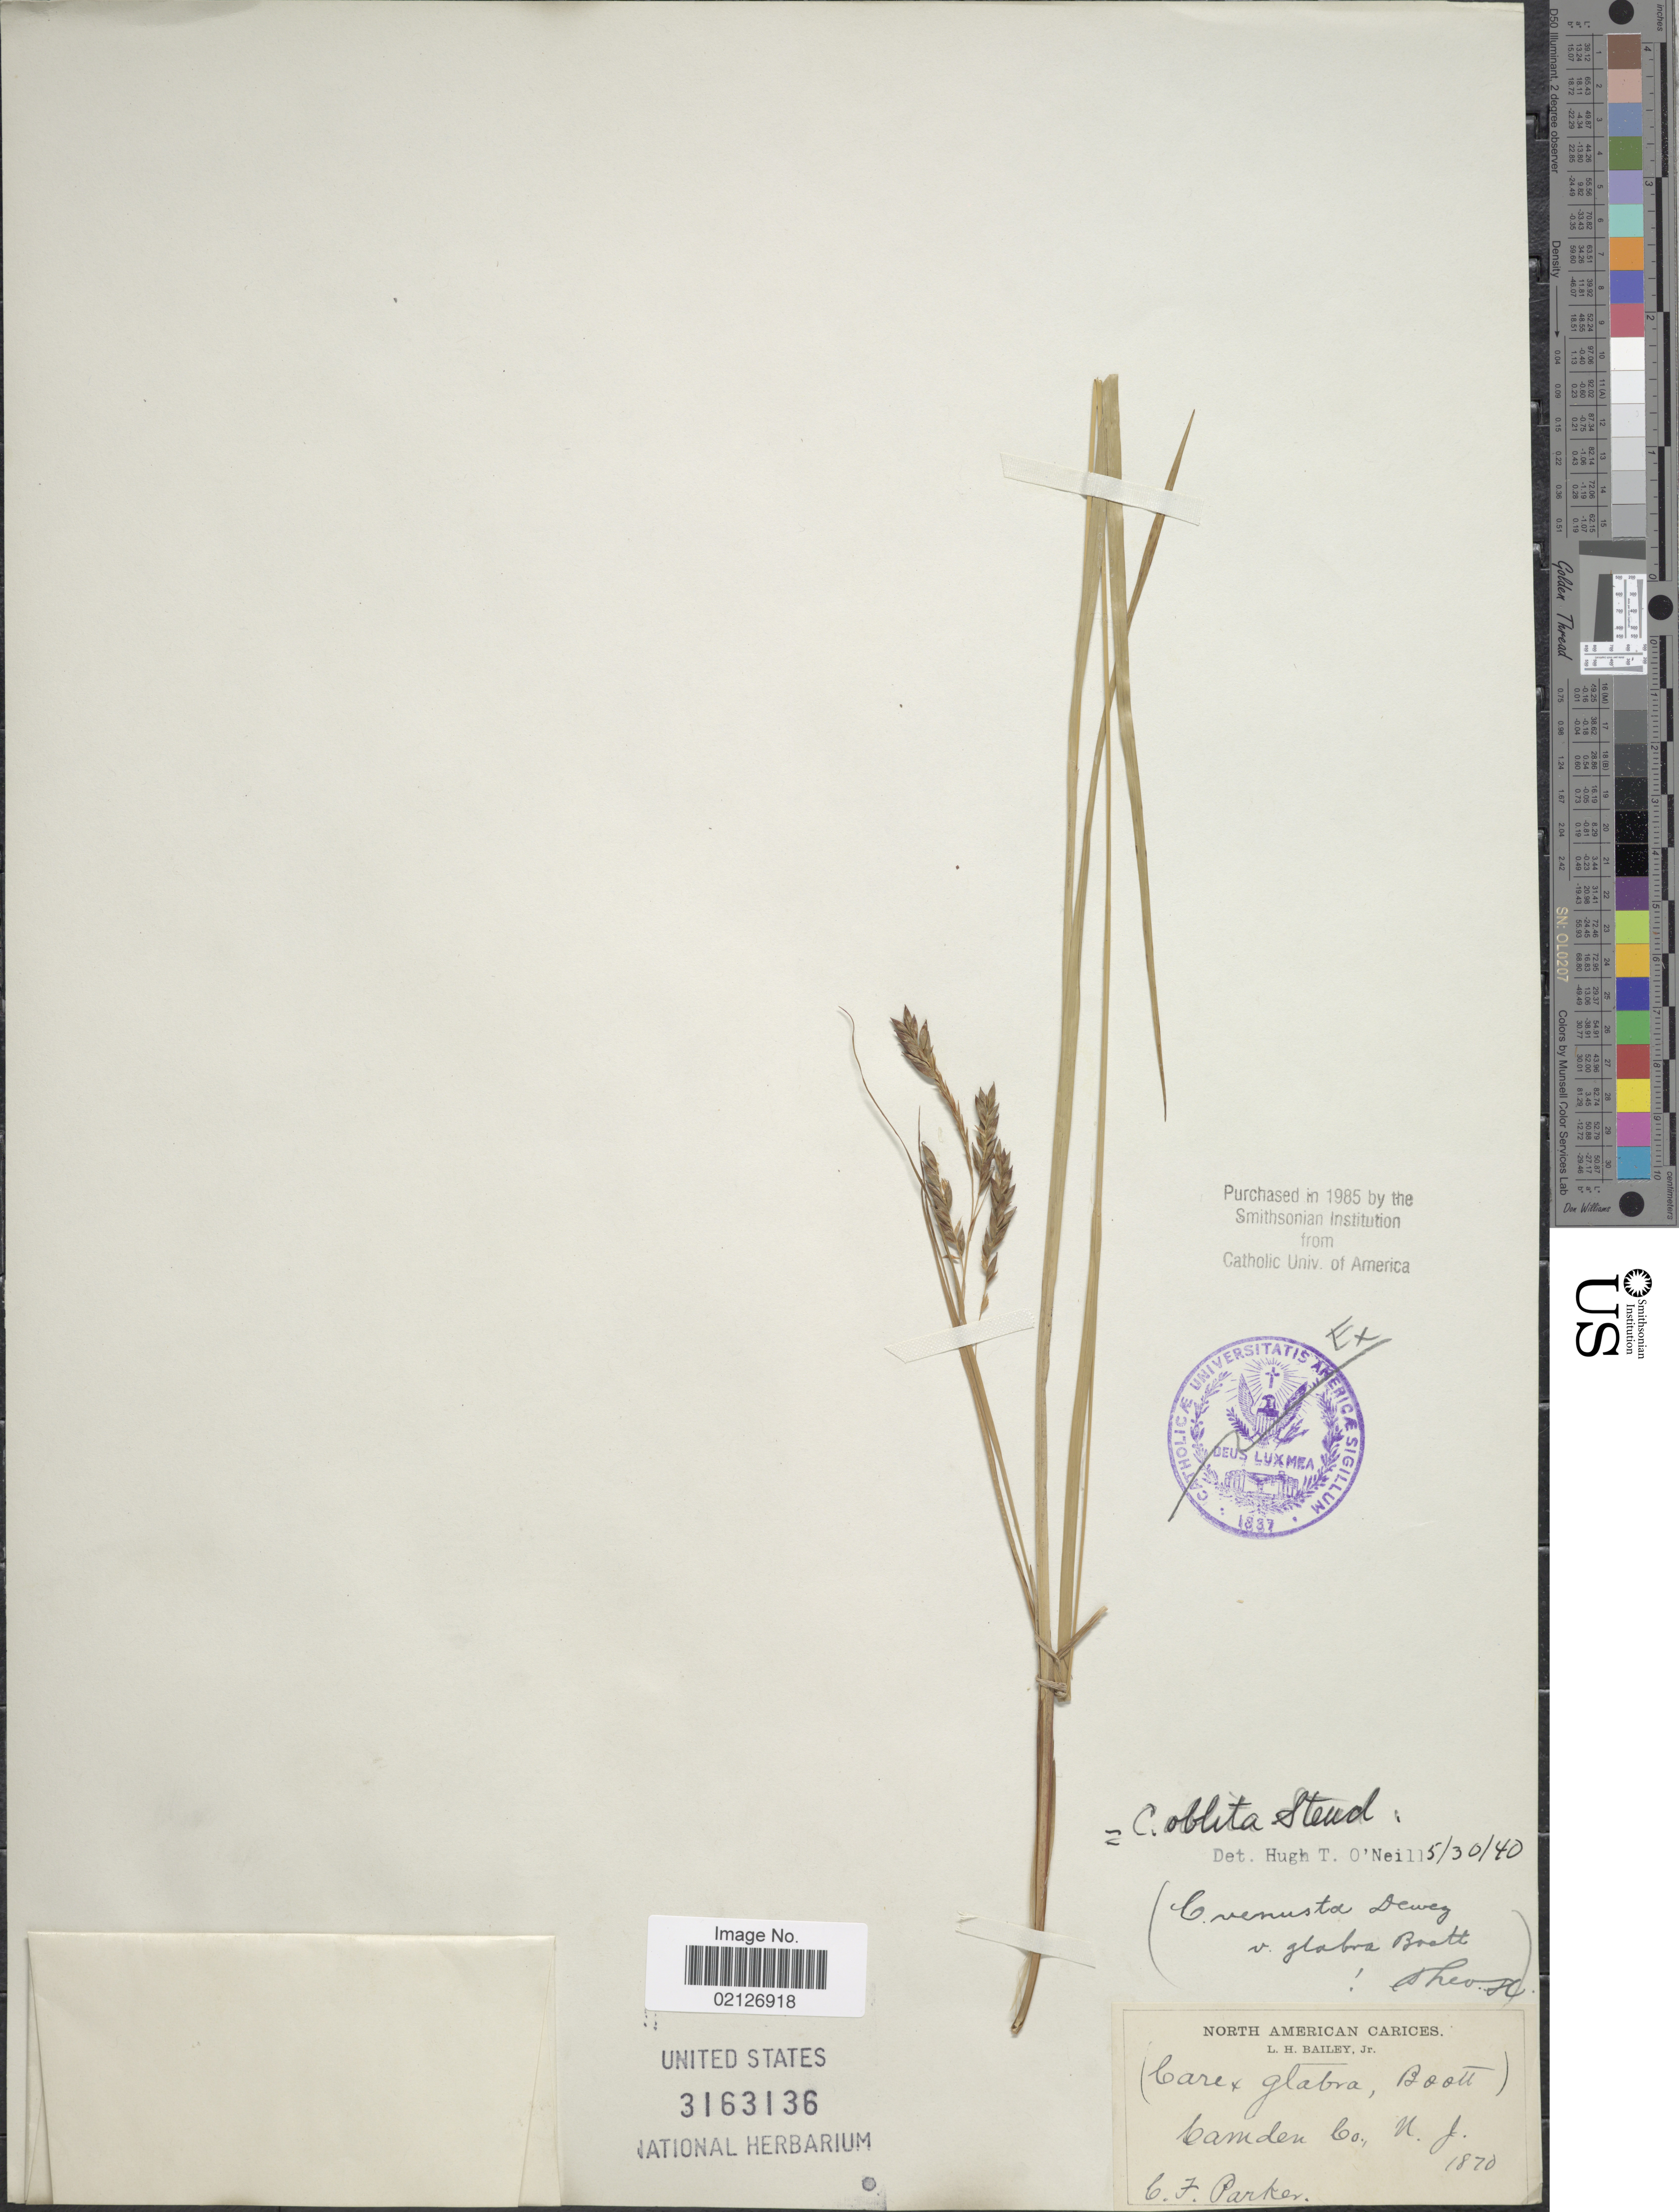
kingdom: Plantae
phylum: Tracheophyta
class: Liliopsida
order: Poales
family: Cyperaceae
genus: Carex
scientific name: Carex venusta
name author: Dewey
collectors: C. F. Parker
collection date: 1870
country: United States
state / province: New Jersey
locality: Camden Co., North American Carices [unsure placement]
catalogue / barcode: US 3163136